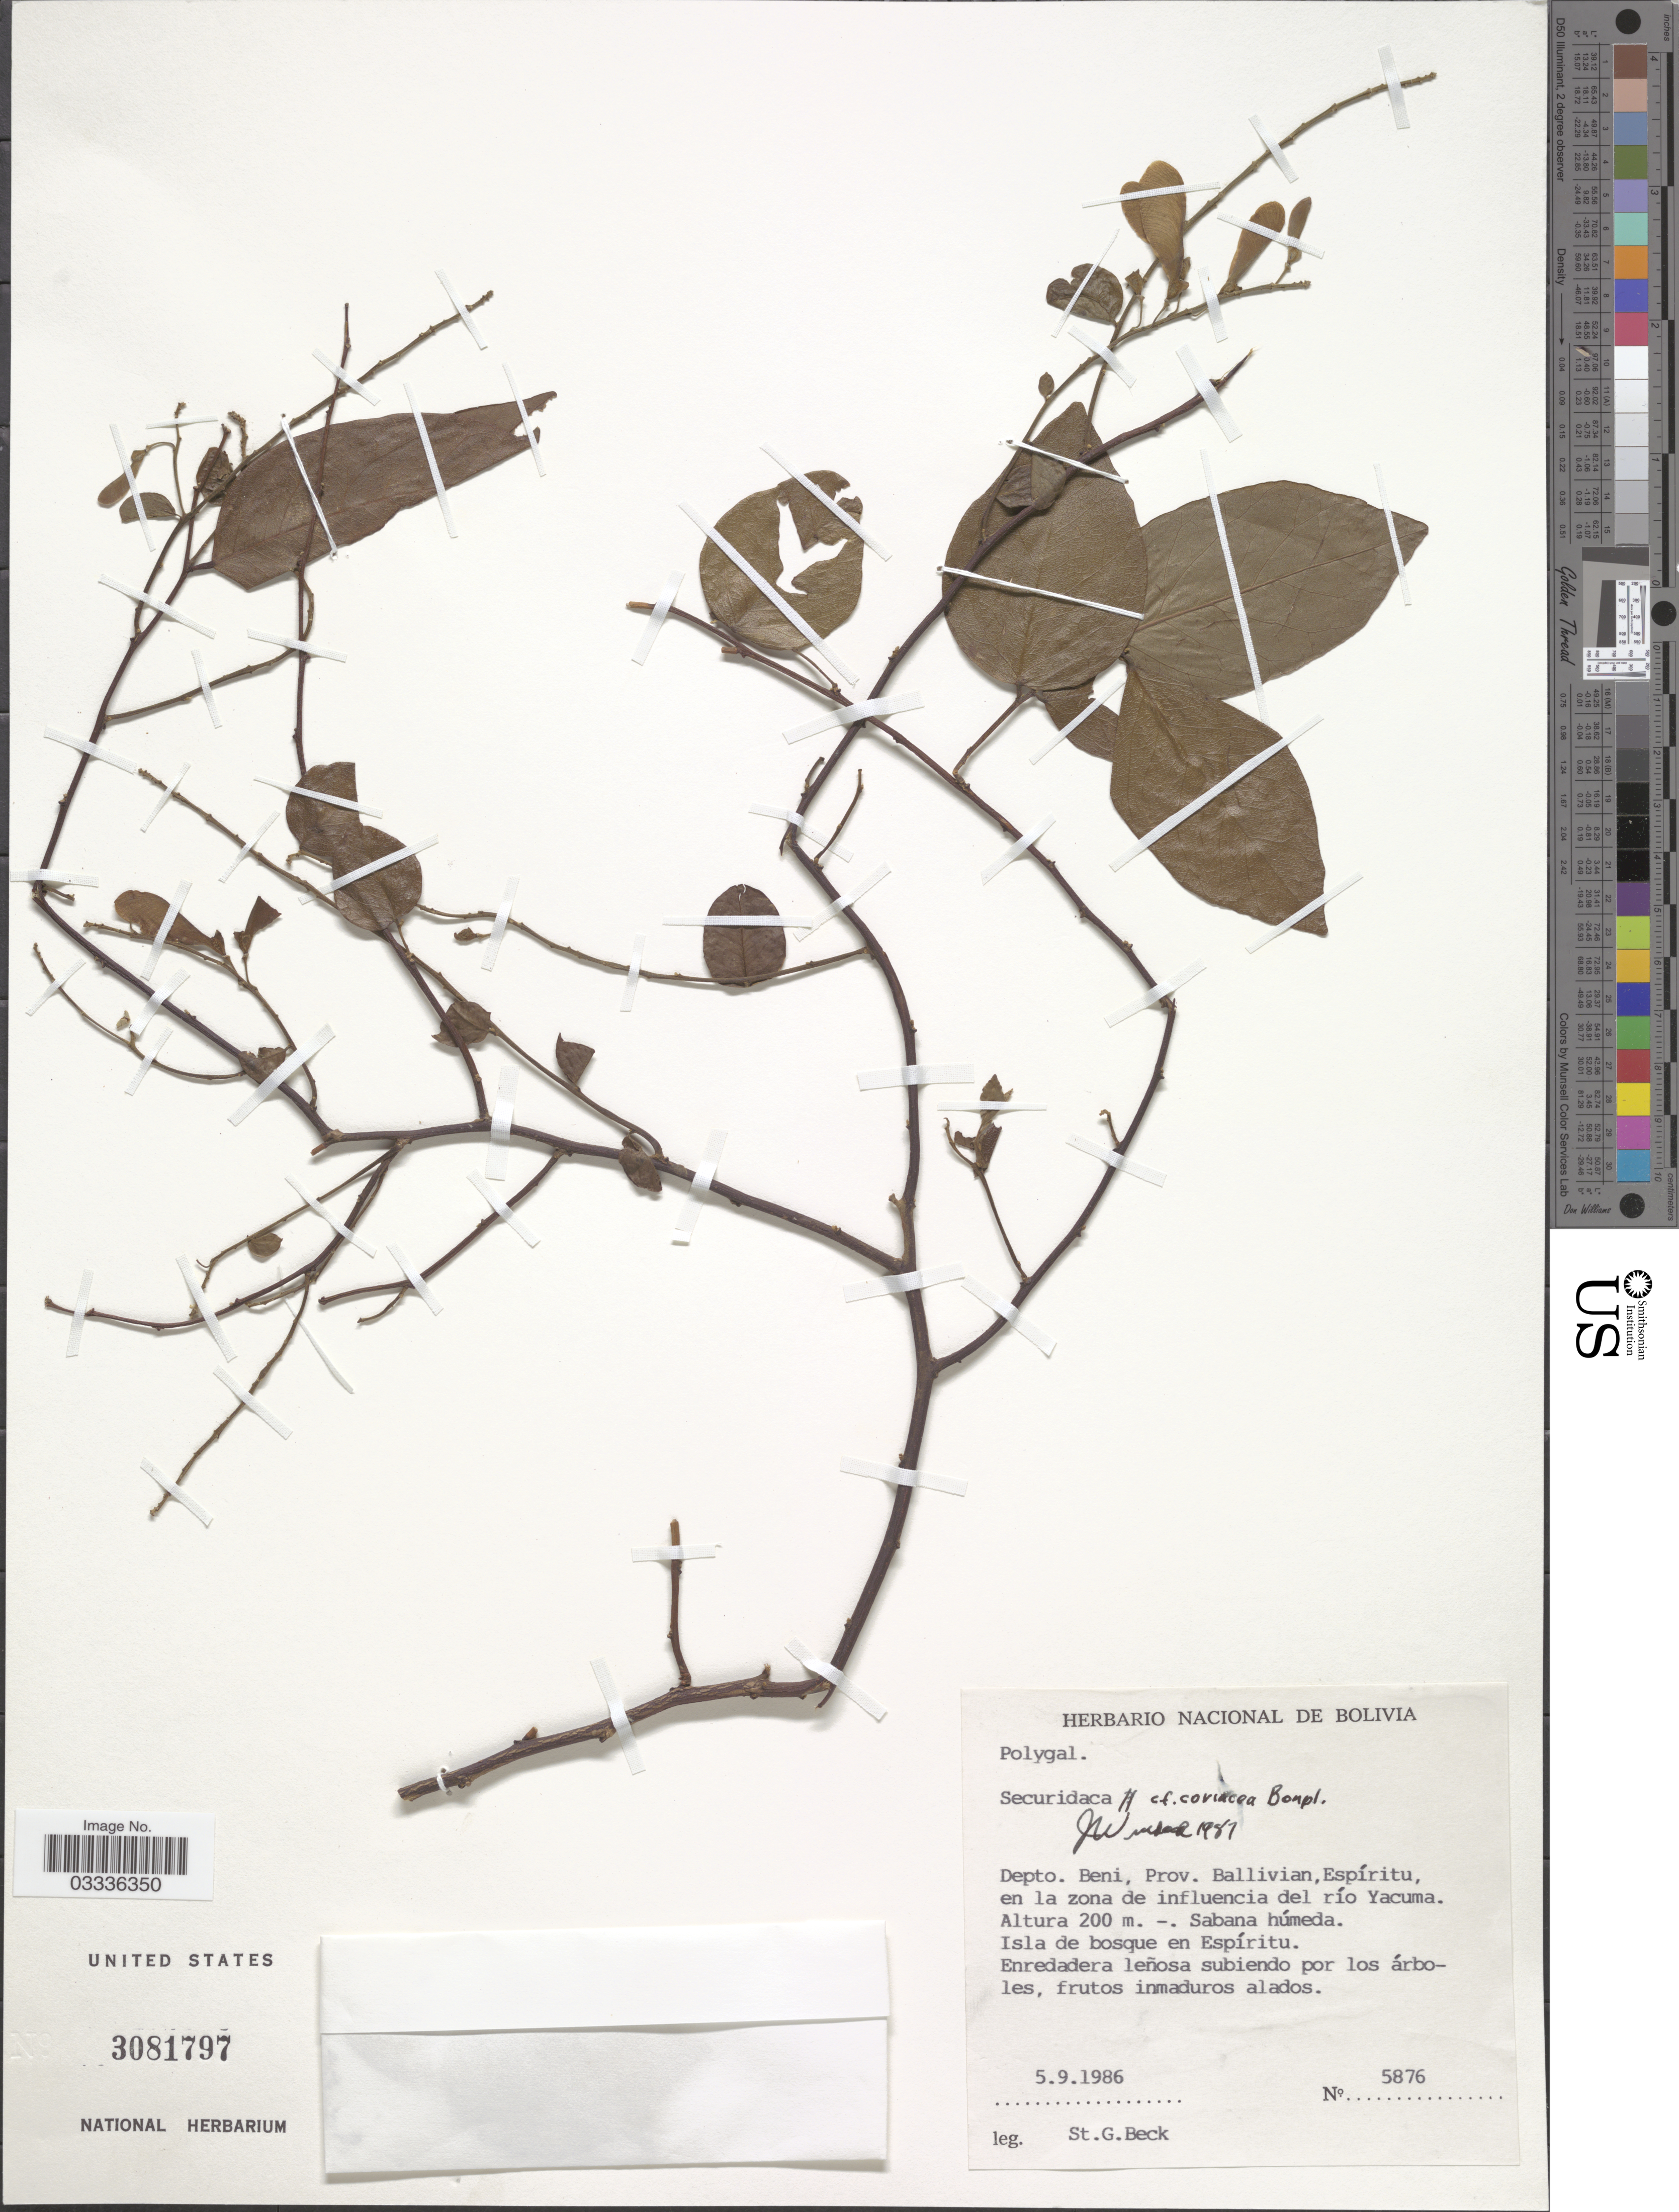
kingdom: Plantae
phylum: Tracheophyta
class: Magnoliopsida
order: Fabales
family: Polygalaceae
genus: Securidaca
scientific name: Securidaca coriacea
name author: Bonpl. ex Steud.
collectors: S. G. Beck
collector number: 5876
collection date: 1986-09-05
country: Bolivia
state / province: Beni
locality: Depto. Beni, Prov. Ballivian, Espíritu, en la zona de influencia del río Yacuma. Isla de bosque en Espíritu.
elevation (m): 200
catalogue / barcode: US 3081797